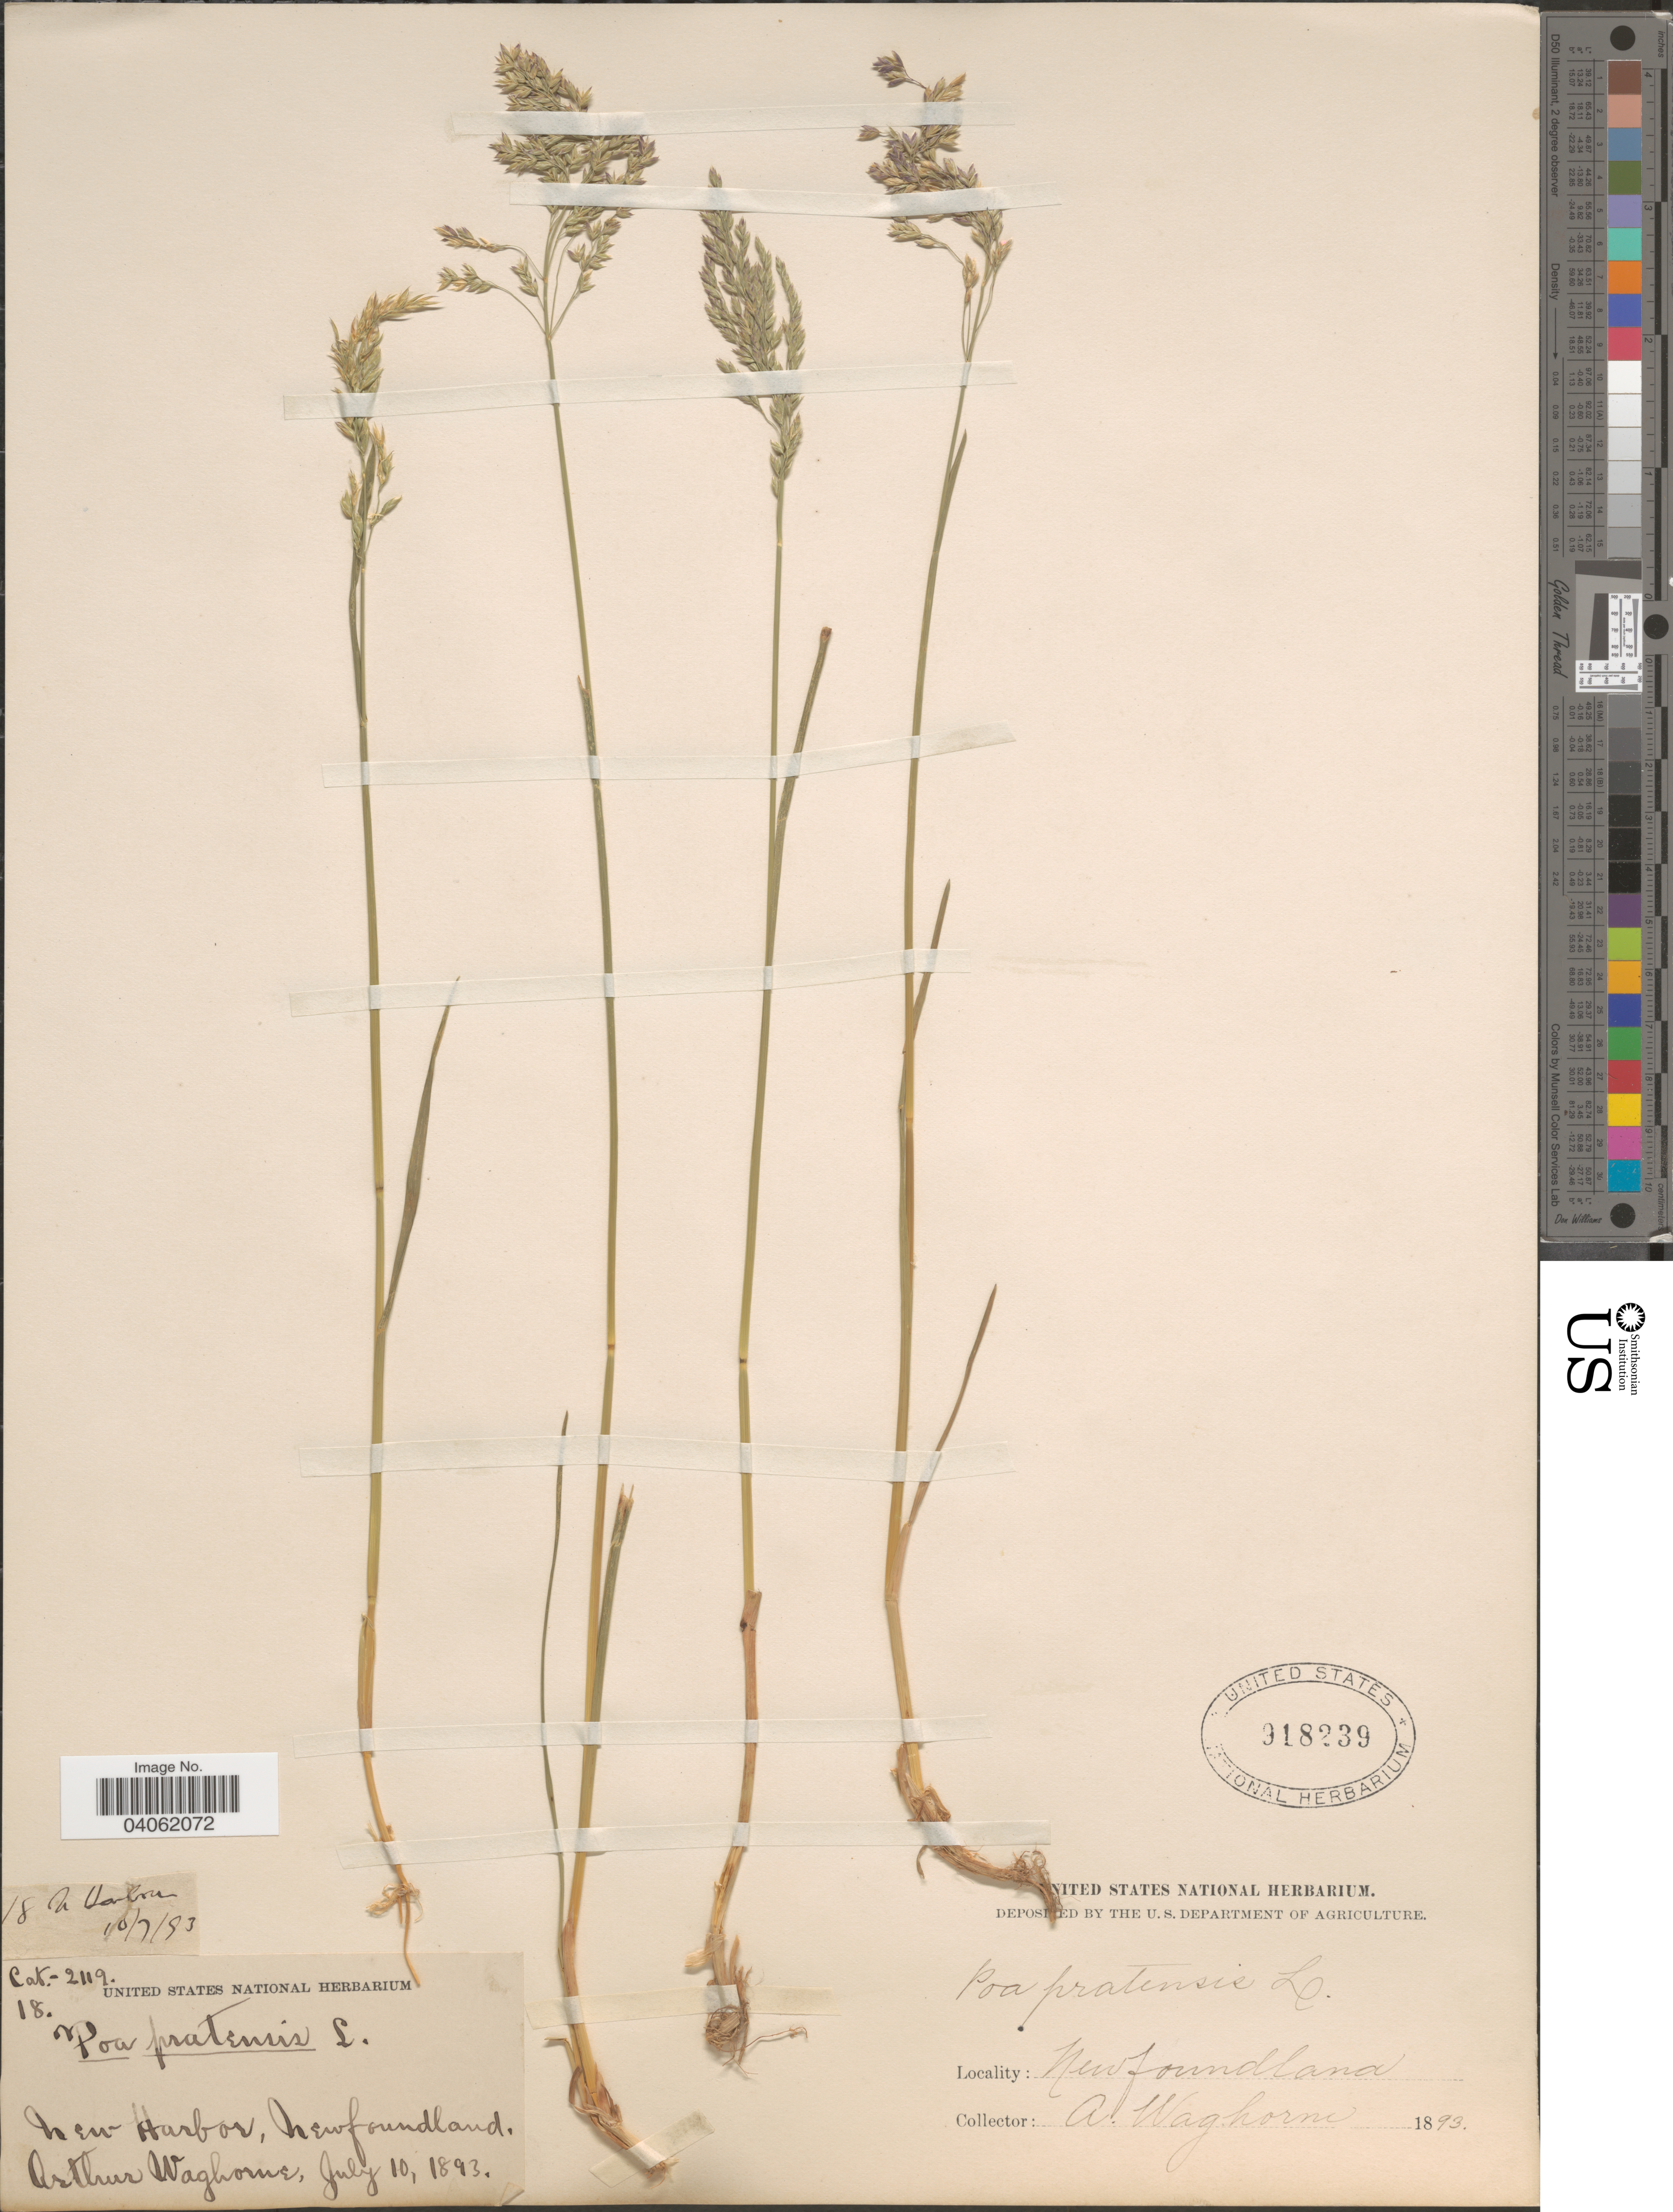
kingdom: Plantae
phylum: Tracheophyta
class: Liliopsida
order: Poales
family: Poaceae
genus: Poa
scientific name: Poa pratensis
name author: L.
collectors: A. Waghorne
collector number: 18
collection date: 1893-07-10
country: Canada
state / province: Newfoundland and Labrador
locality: New Harbor.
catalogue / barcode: US 918239